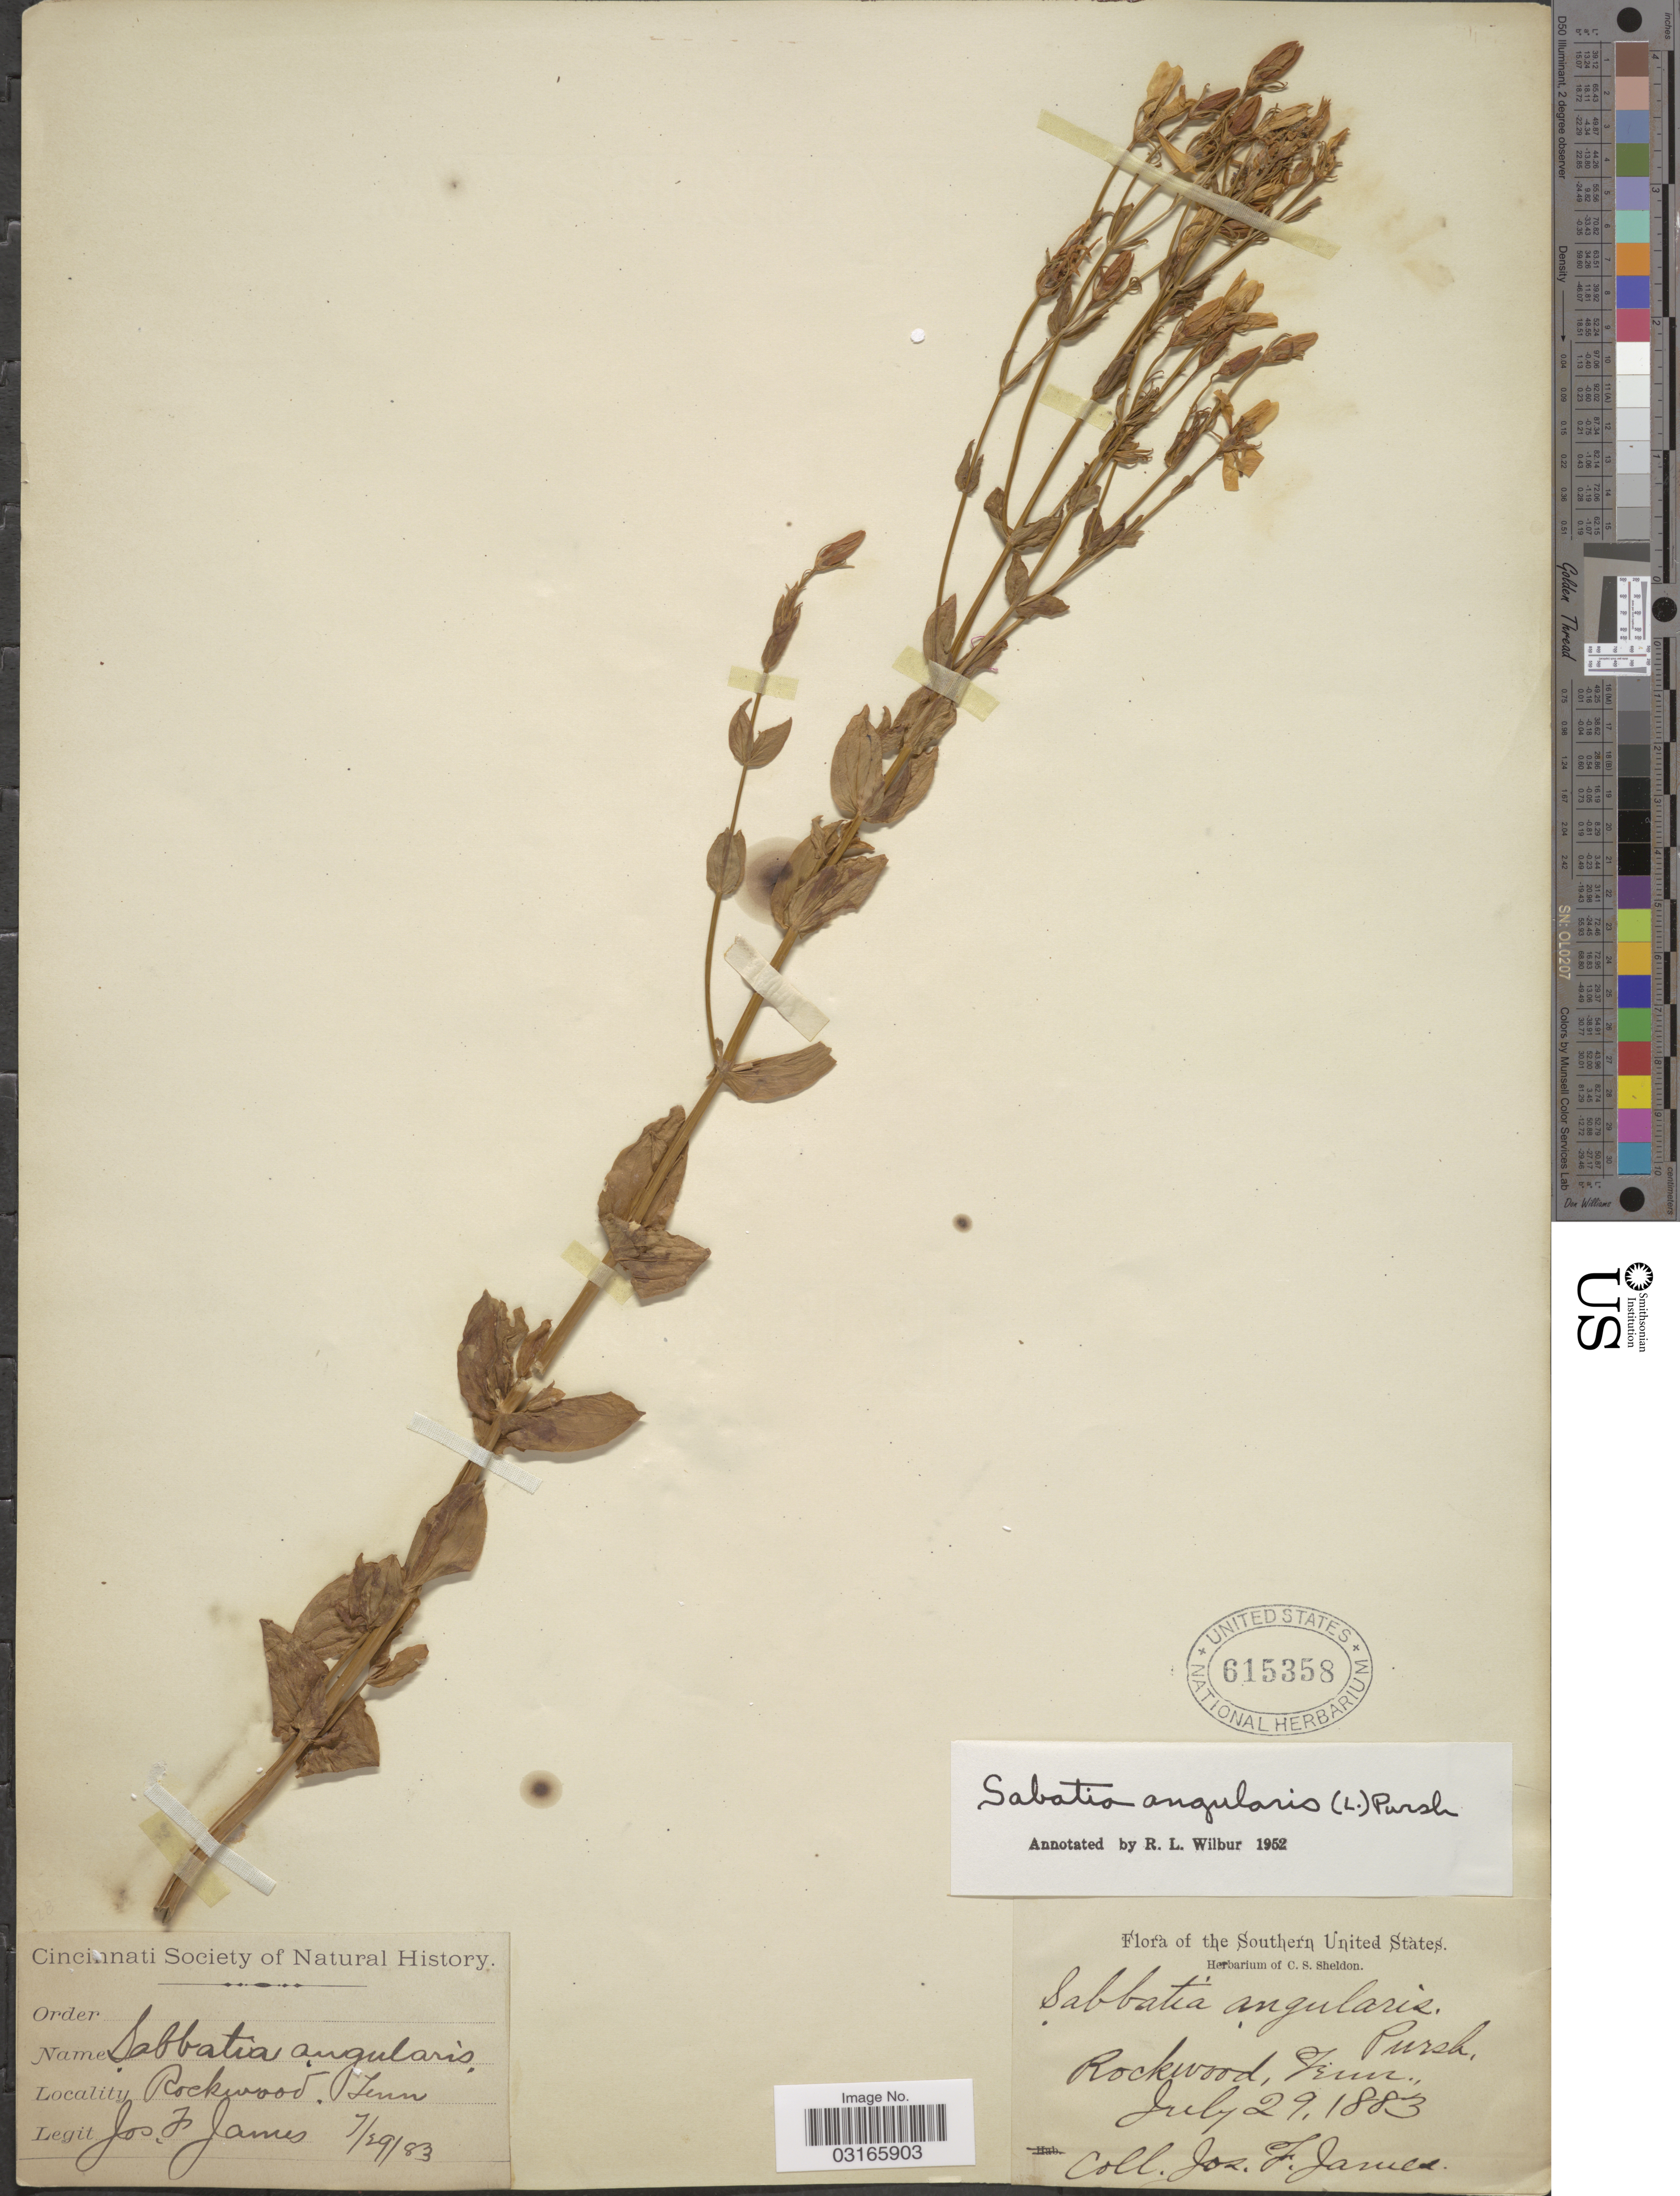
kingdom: Plantae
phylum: Tracheophyta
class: Magnoliopsida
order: Gentianales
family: Gentianaceae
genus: Sabatia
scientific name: Sabatia angularis (L.) Pursh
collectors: J. James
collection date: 1883-07-29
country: United States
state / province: Tennessee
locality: The Southern Unites States, Rockwood.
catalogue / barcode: US 615358